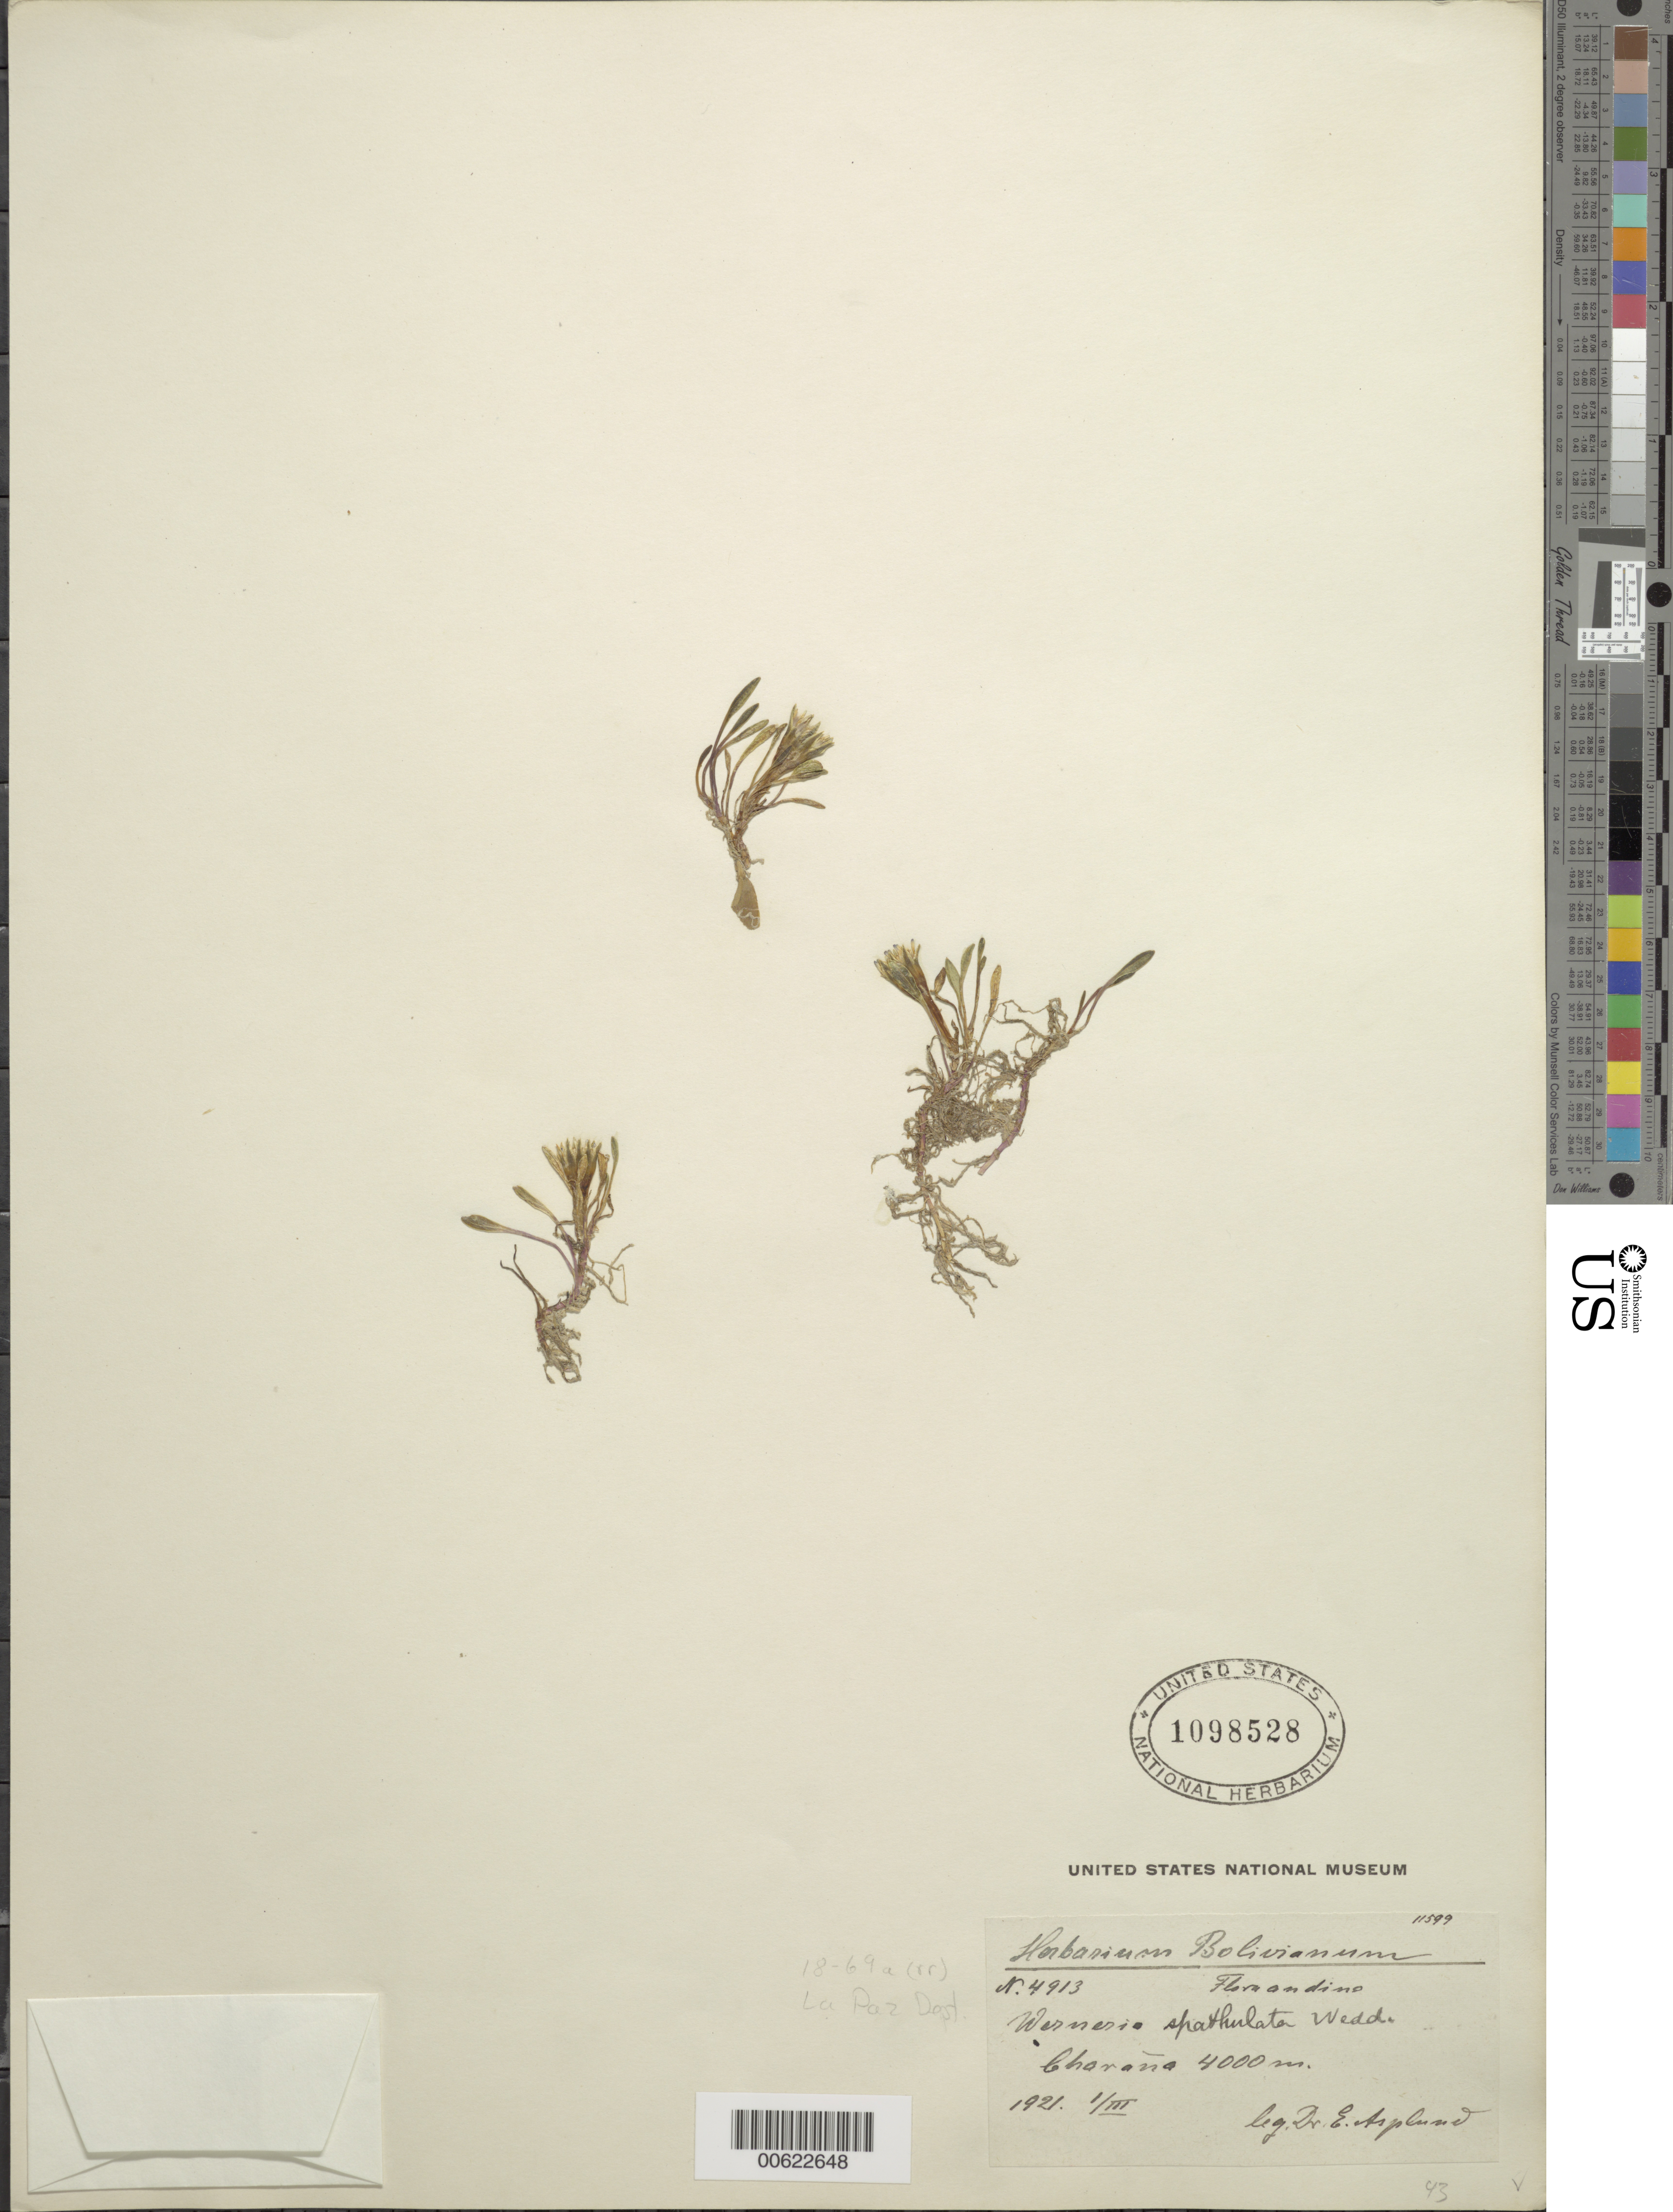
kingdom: Plantae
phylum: Tracheophyta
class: Magnoliopsida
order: Asterales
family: Asteraceae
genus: Werneria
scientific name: Werneria spathulata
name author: Wedd.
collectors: E. Asplund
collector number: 4913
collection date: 1921-03-01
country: Bolivia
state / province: La Paz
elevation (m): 4913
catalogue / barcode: US 1098528